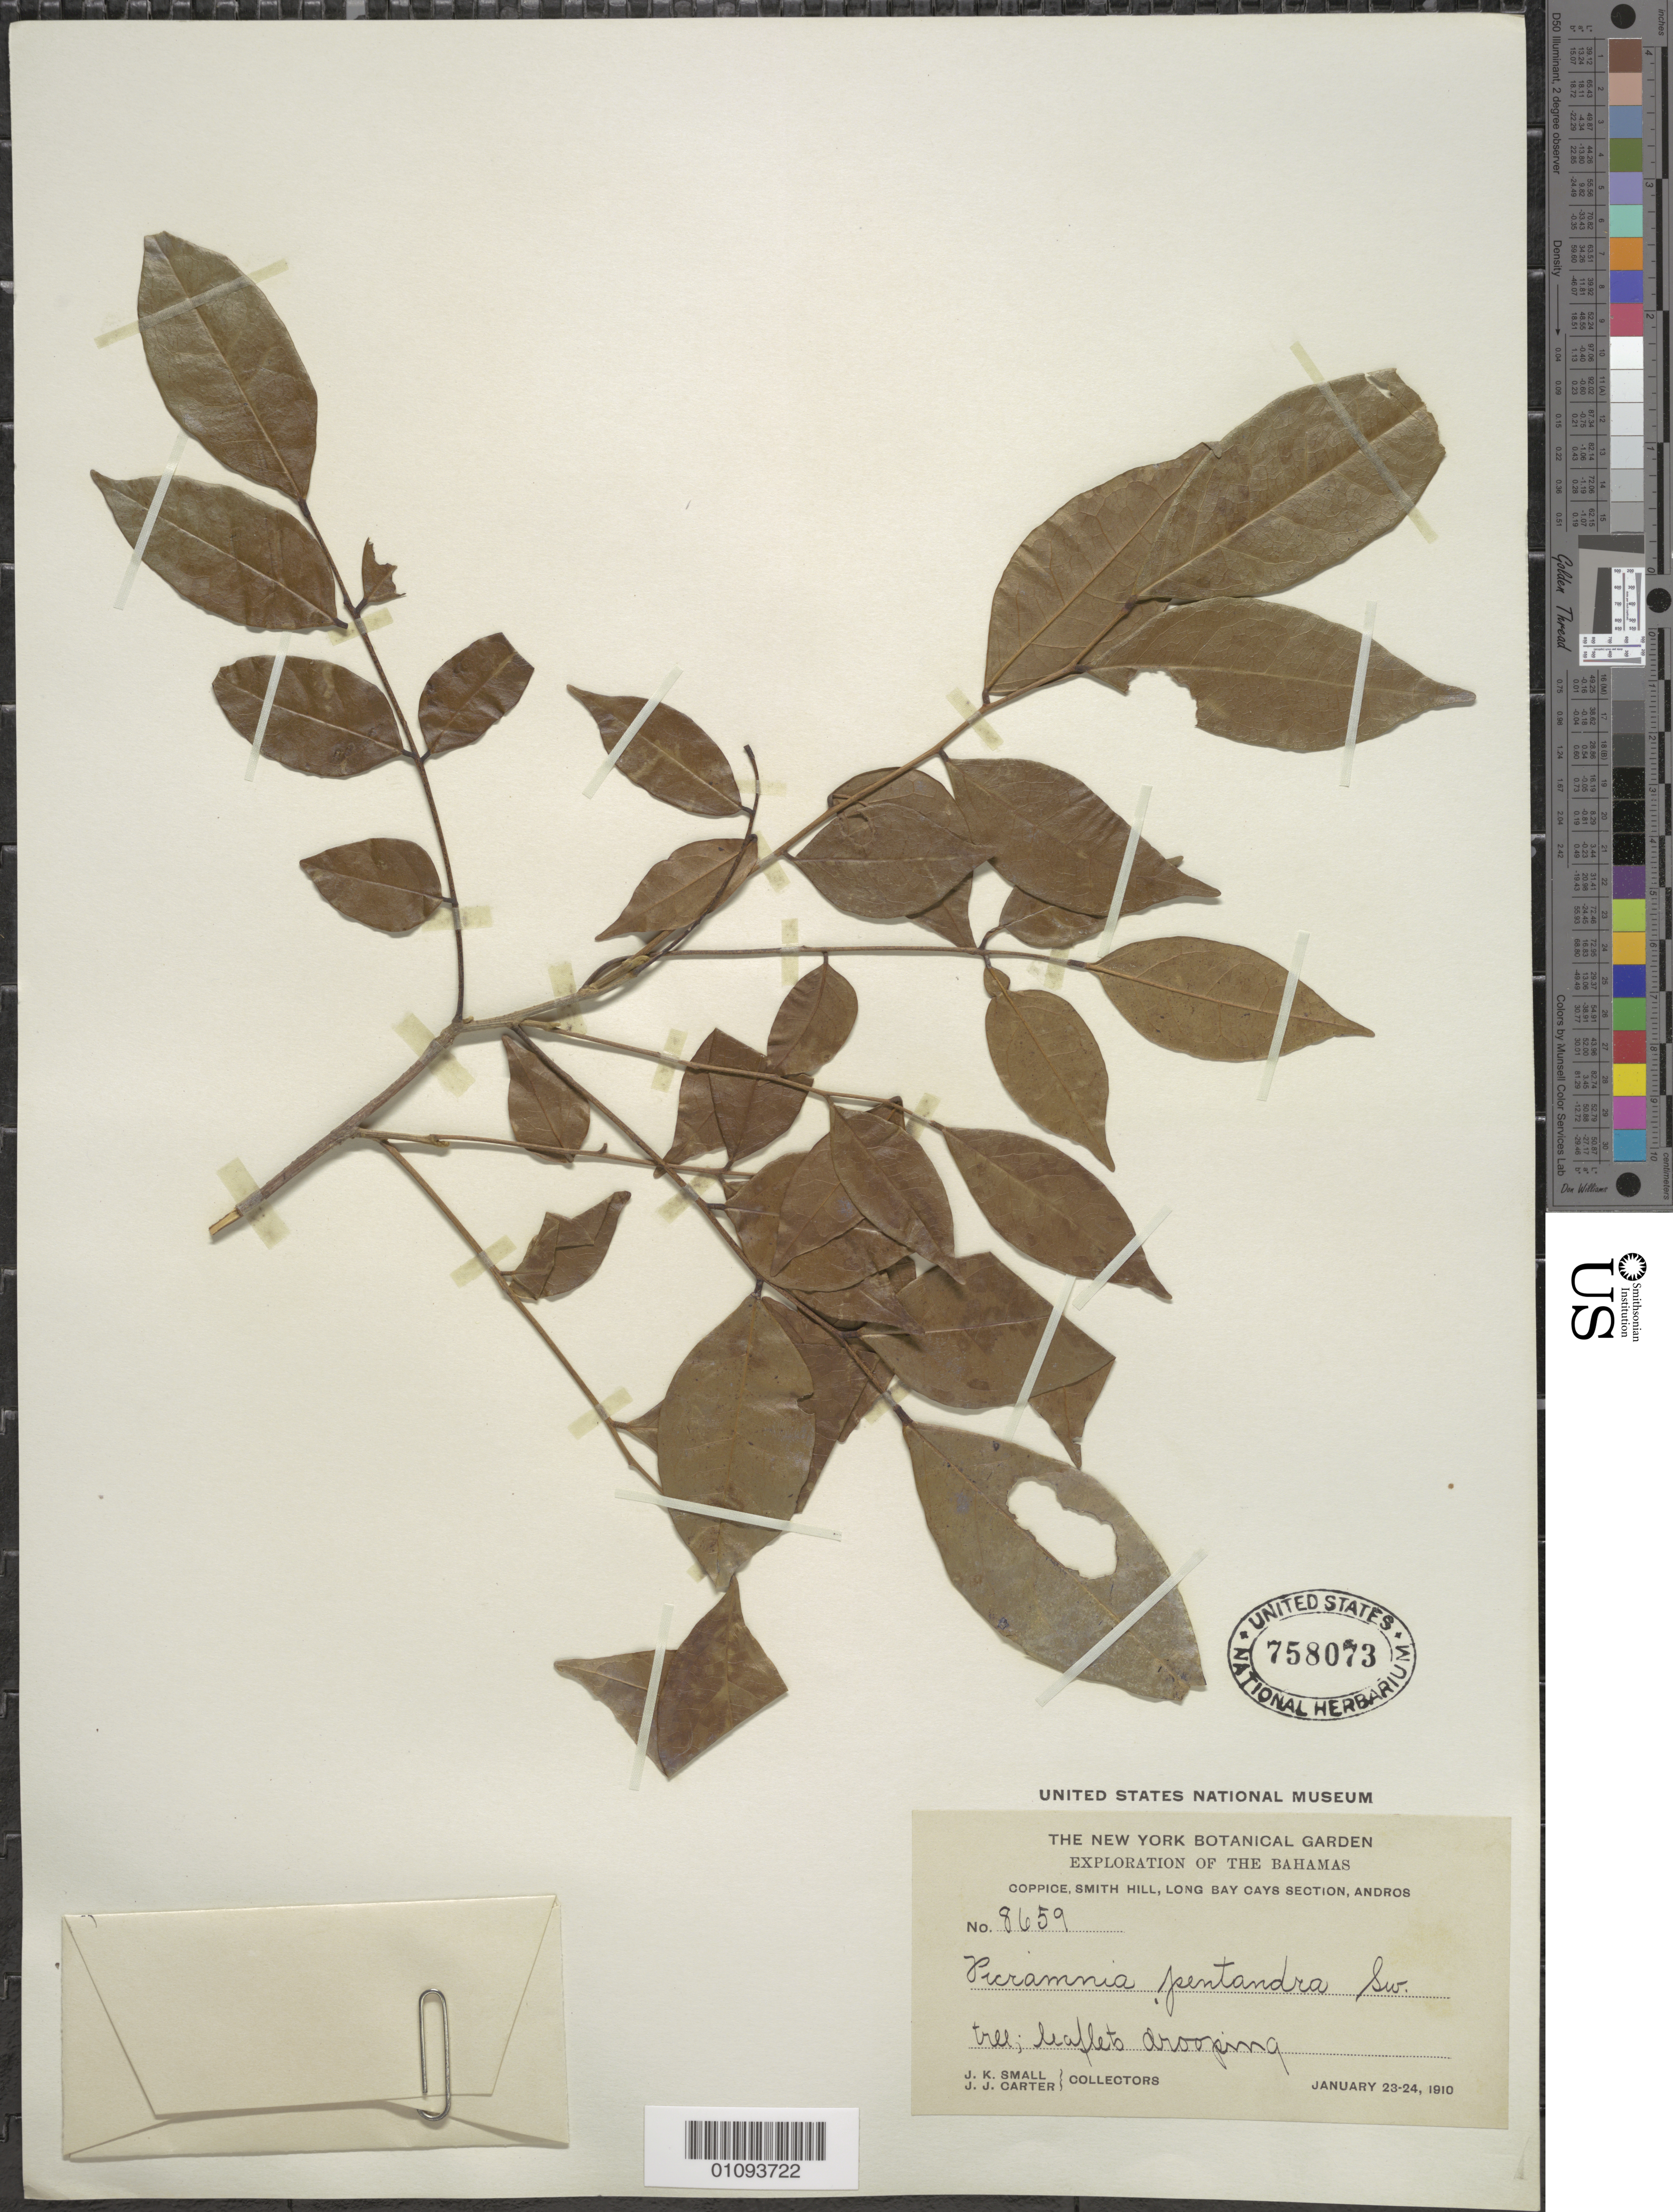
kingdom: Plantae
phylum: Tracheophyta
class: Magnoliopsida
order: Picramniales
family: Picramniaceae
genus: Picramnia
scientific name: Picramnia pentandra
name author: Sw.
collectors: J. K. Small & J. J. Carter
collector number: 8659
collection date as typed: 23 Jan 1910 to 24 Jan 1910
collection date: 1910-01-23/1910-01-24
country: Bahamas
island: Andros I.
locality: Coppice, Smith hill, Long bay Cays section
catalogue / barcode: US 758073